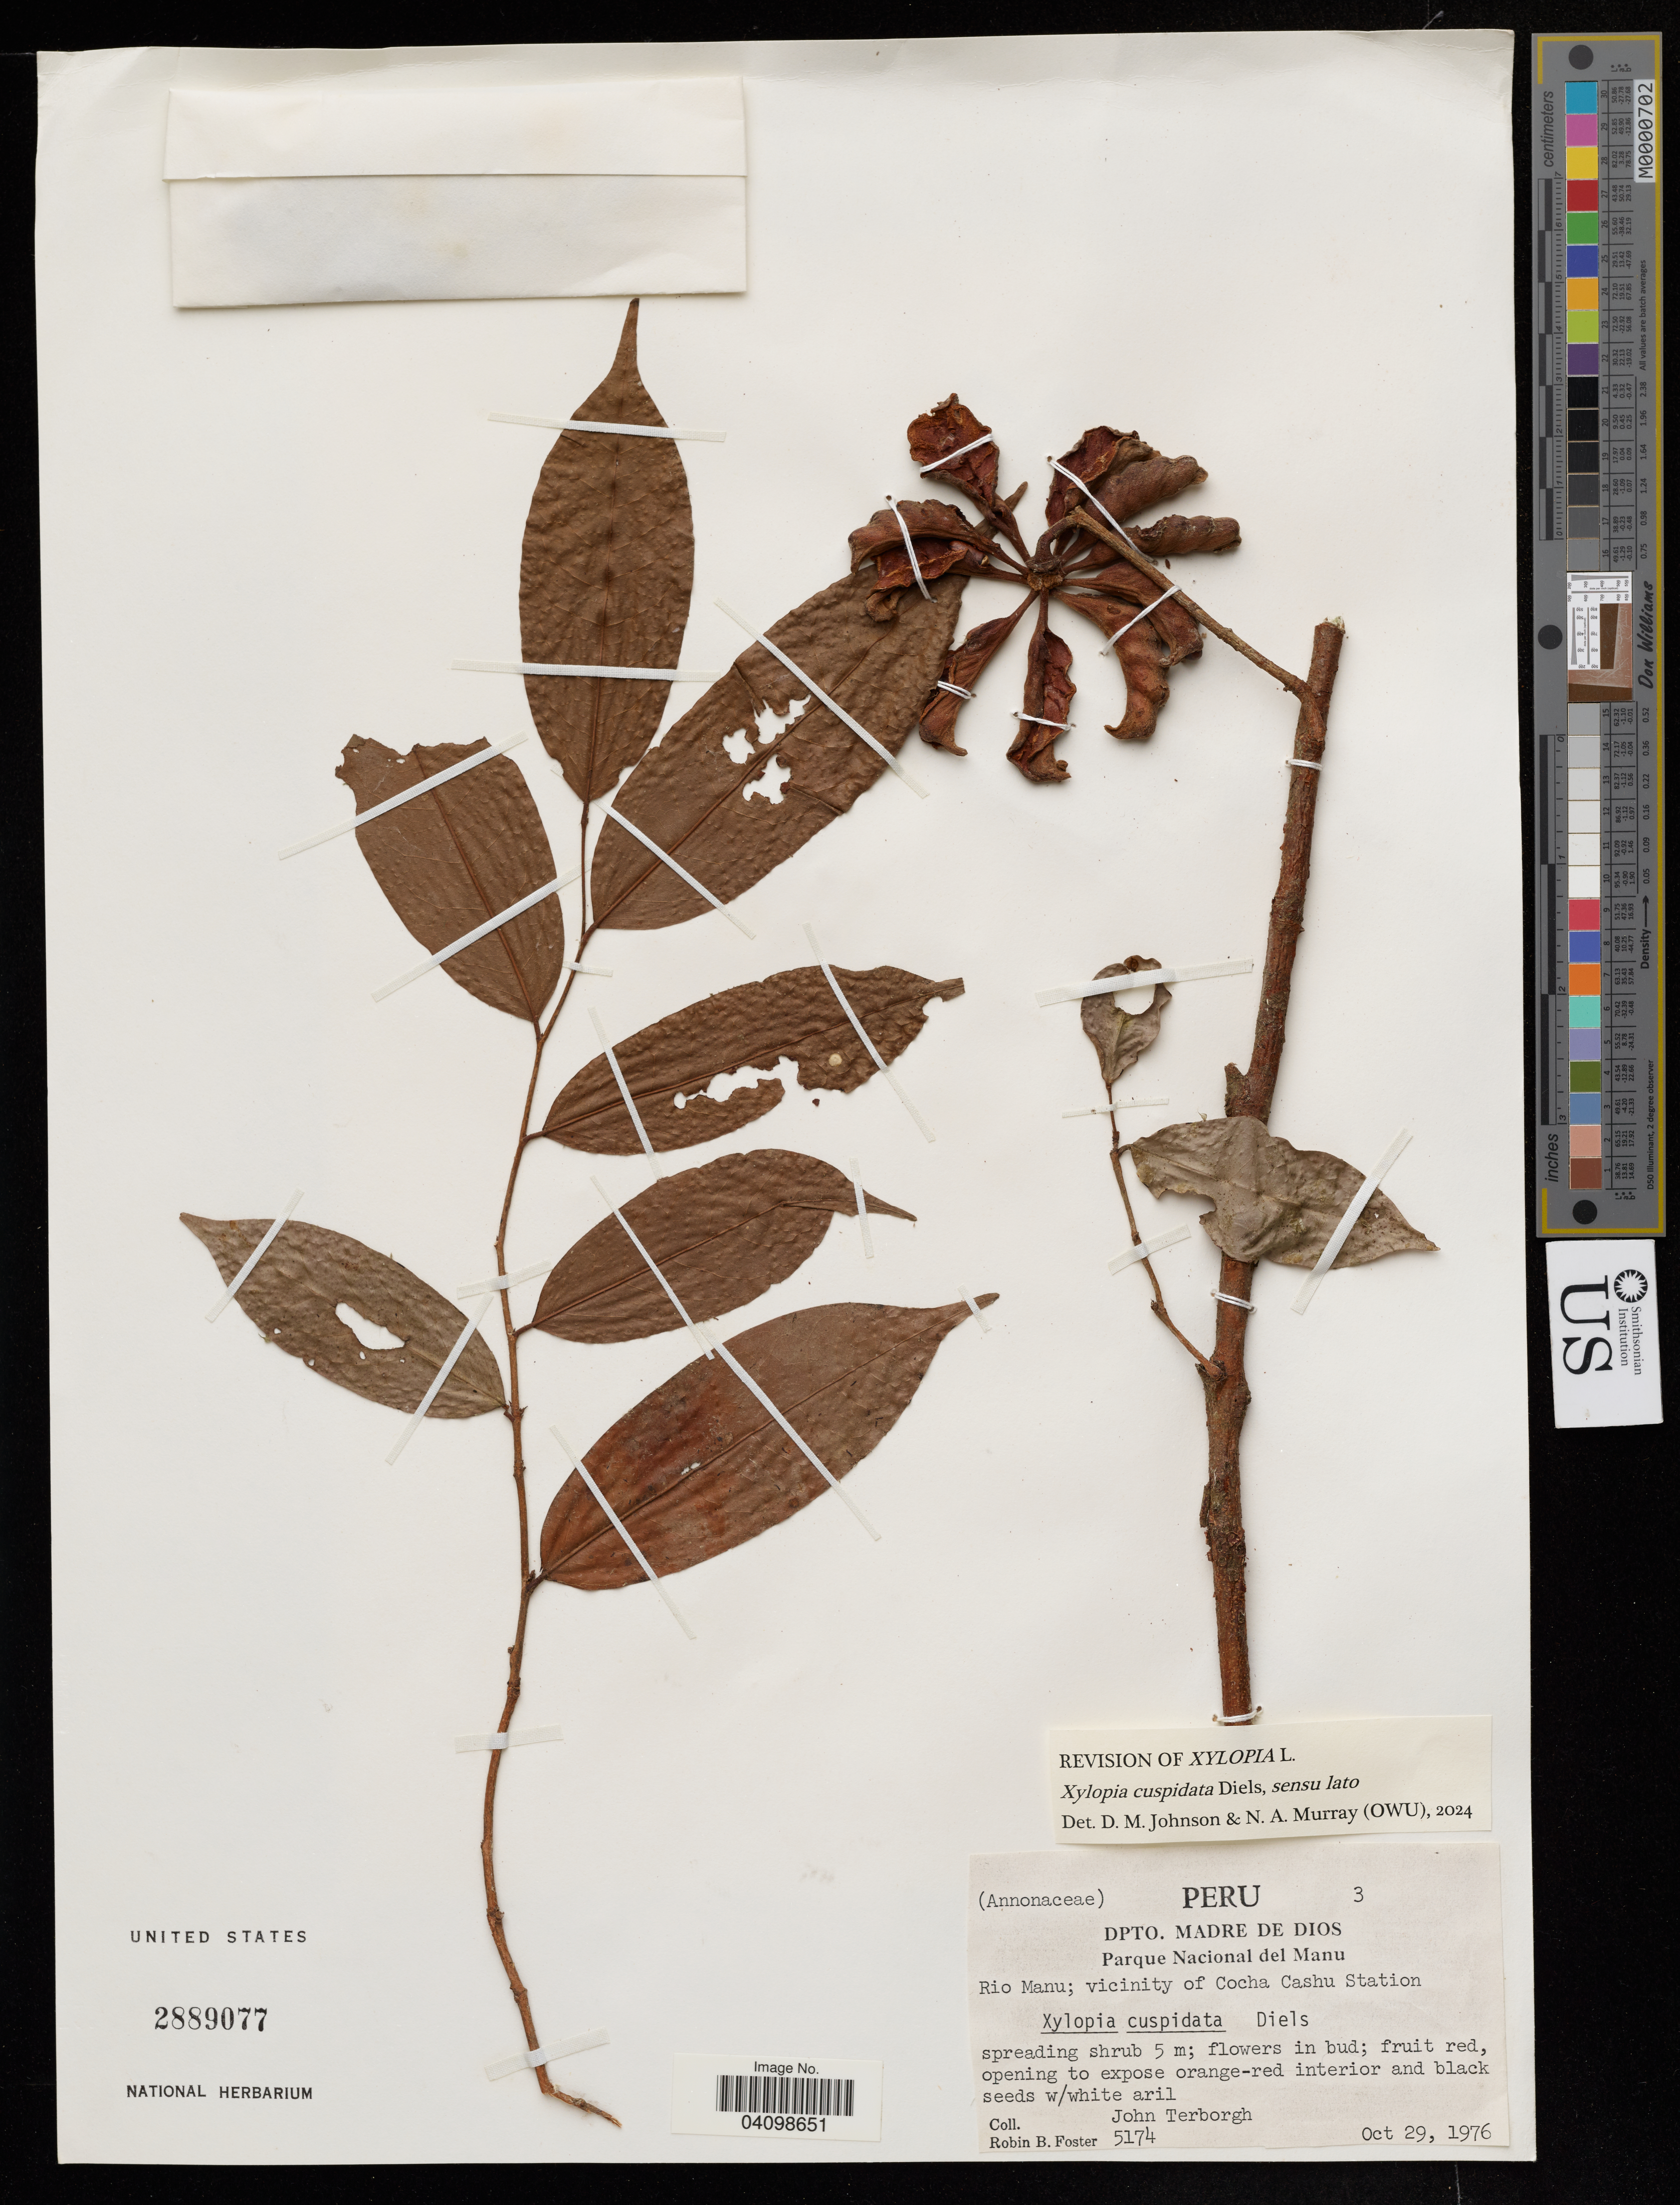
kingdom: Plantae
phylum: Tracheophyta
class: Magnoliopsida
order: Magnoliales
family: Annonaceae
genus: Xylopia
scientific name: Xylopia cuspidata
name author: Diels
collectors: R. B. Foster & J. Terborgh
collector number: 5174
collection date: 1976-10-29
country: Peru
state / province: Madre de Dios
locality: Rio Manu; vicinity of Cocha Cashu Station.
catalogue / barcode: US 2889077